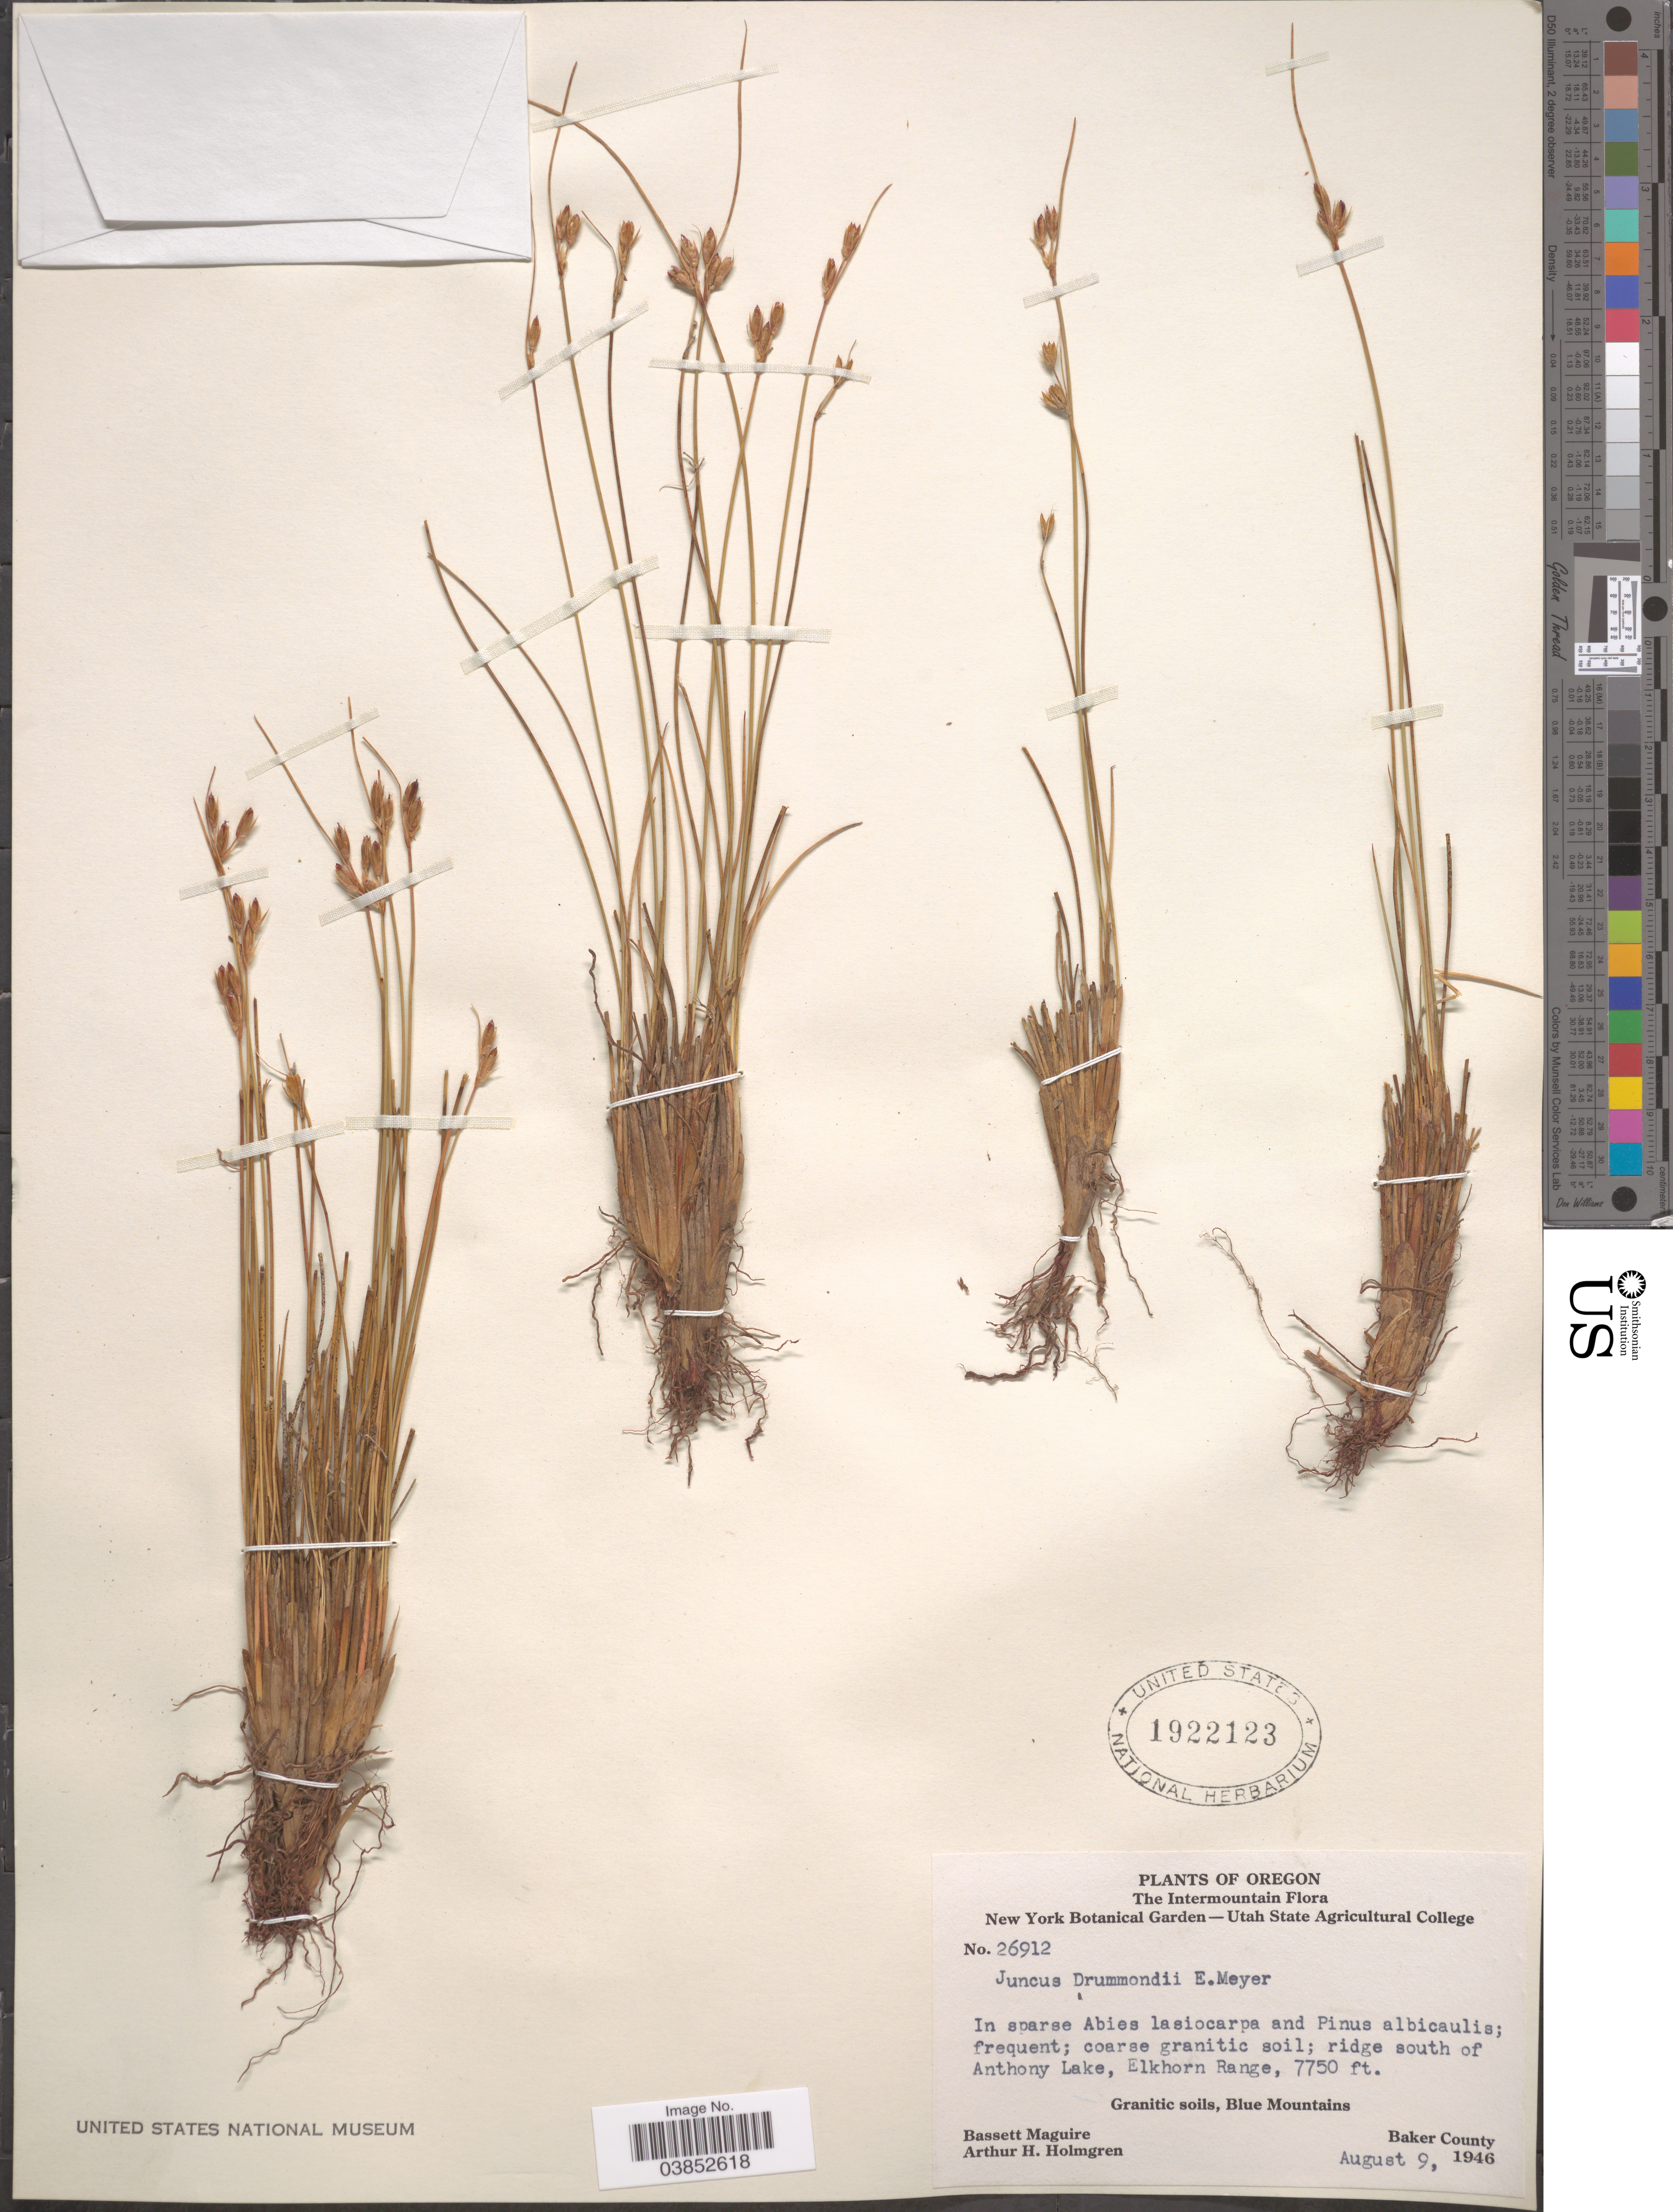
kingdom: Plantae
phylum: Tracheophyta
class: Liliopsida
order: Poales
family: Juncaceae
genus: Juncus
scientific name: Juncus drummondii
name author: E. Mey.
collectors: B. Maguire & A. H. Holmgren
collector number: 26912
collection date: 1946-08-09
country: United States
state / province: Oregon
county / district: Baker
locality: The Intermountain. Ridge south of Anthony Lake, Elkhorn Range. Blue Mountains. Baker County.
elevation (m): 2362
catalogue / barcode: US 1922123